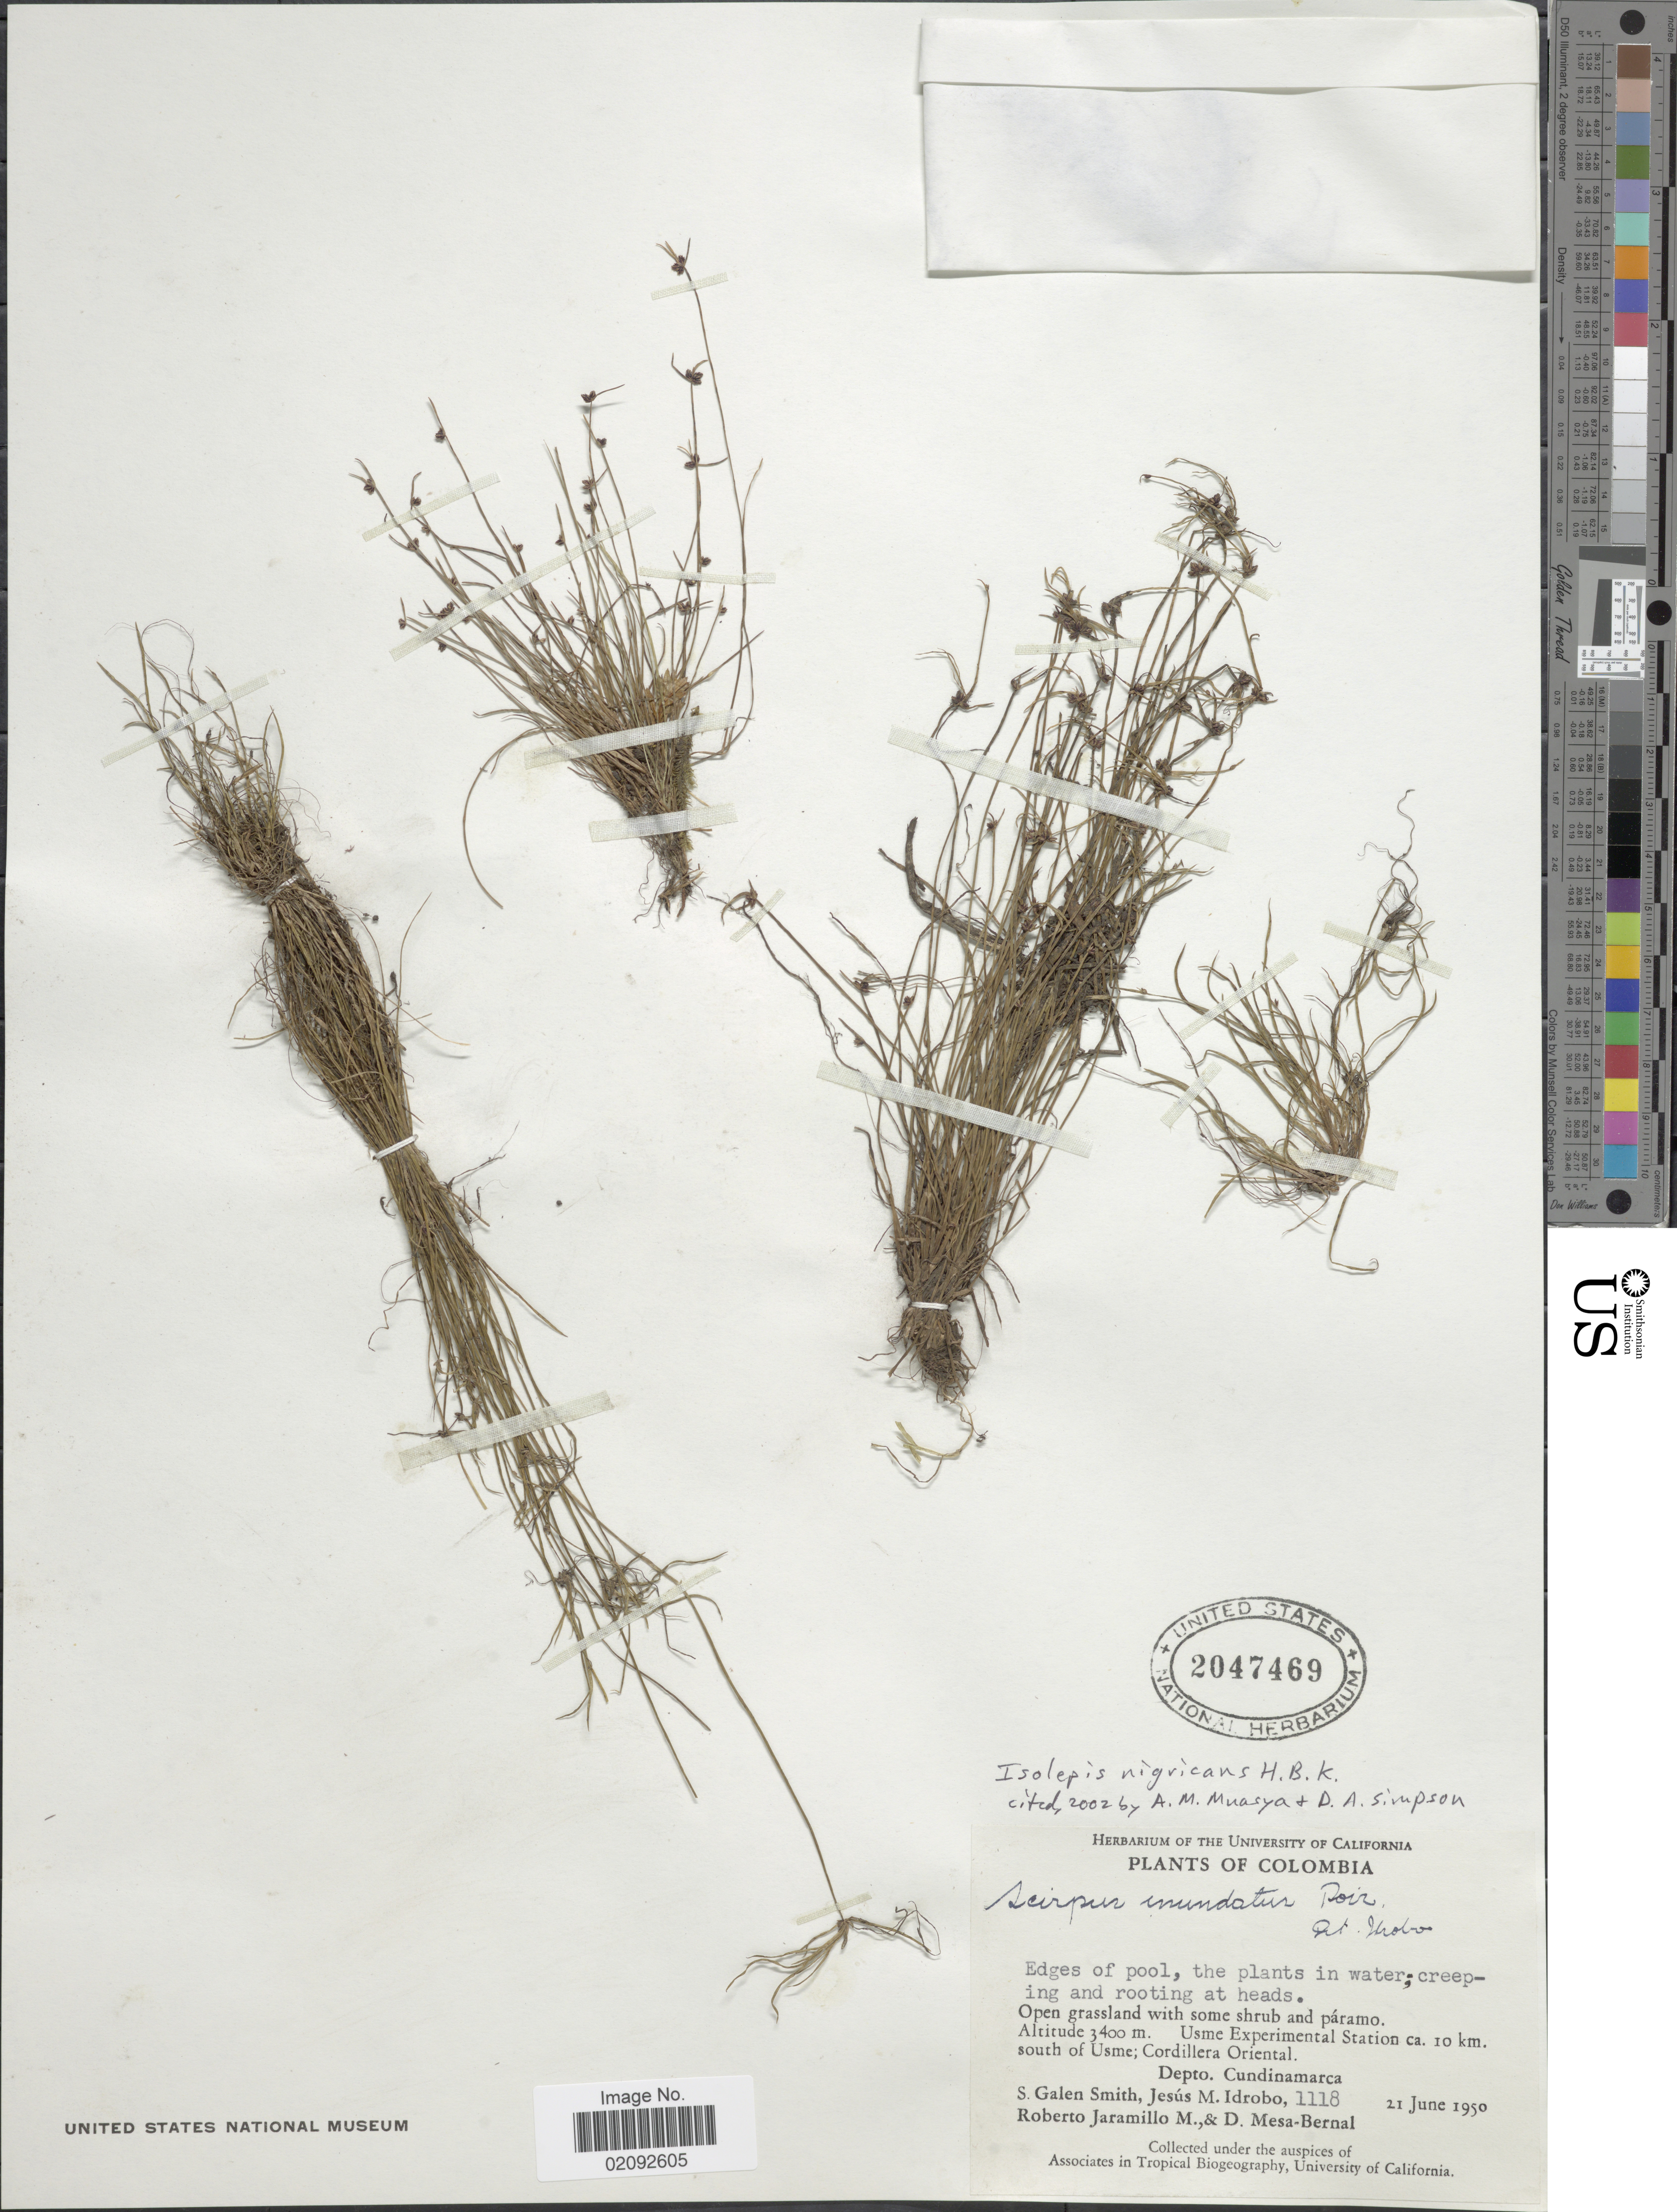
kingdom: Plantae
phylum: Tracheophyta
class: Liliopsida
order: Poales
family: Cyperaceae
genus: Isolepis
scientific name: Isolepis nigricans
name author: Kunth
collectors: S. G. Smith, J. M. Idrobo, R. Jaramillo M. & D. Mesa Bernal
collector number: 1118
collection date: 1950-06-21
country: Colombia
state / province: Cundinamarca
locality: Edges of pool, open grassland with some shrub and paramo, Usme Experimental Station ca. 10 km south of Usme; Cordillera Oriental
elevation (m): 3400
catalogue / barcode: US 2047469